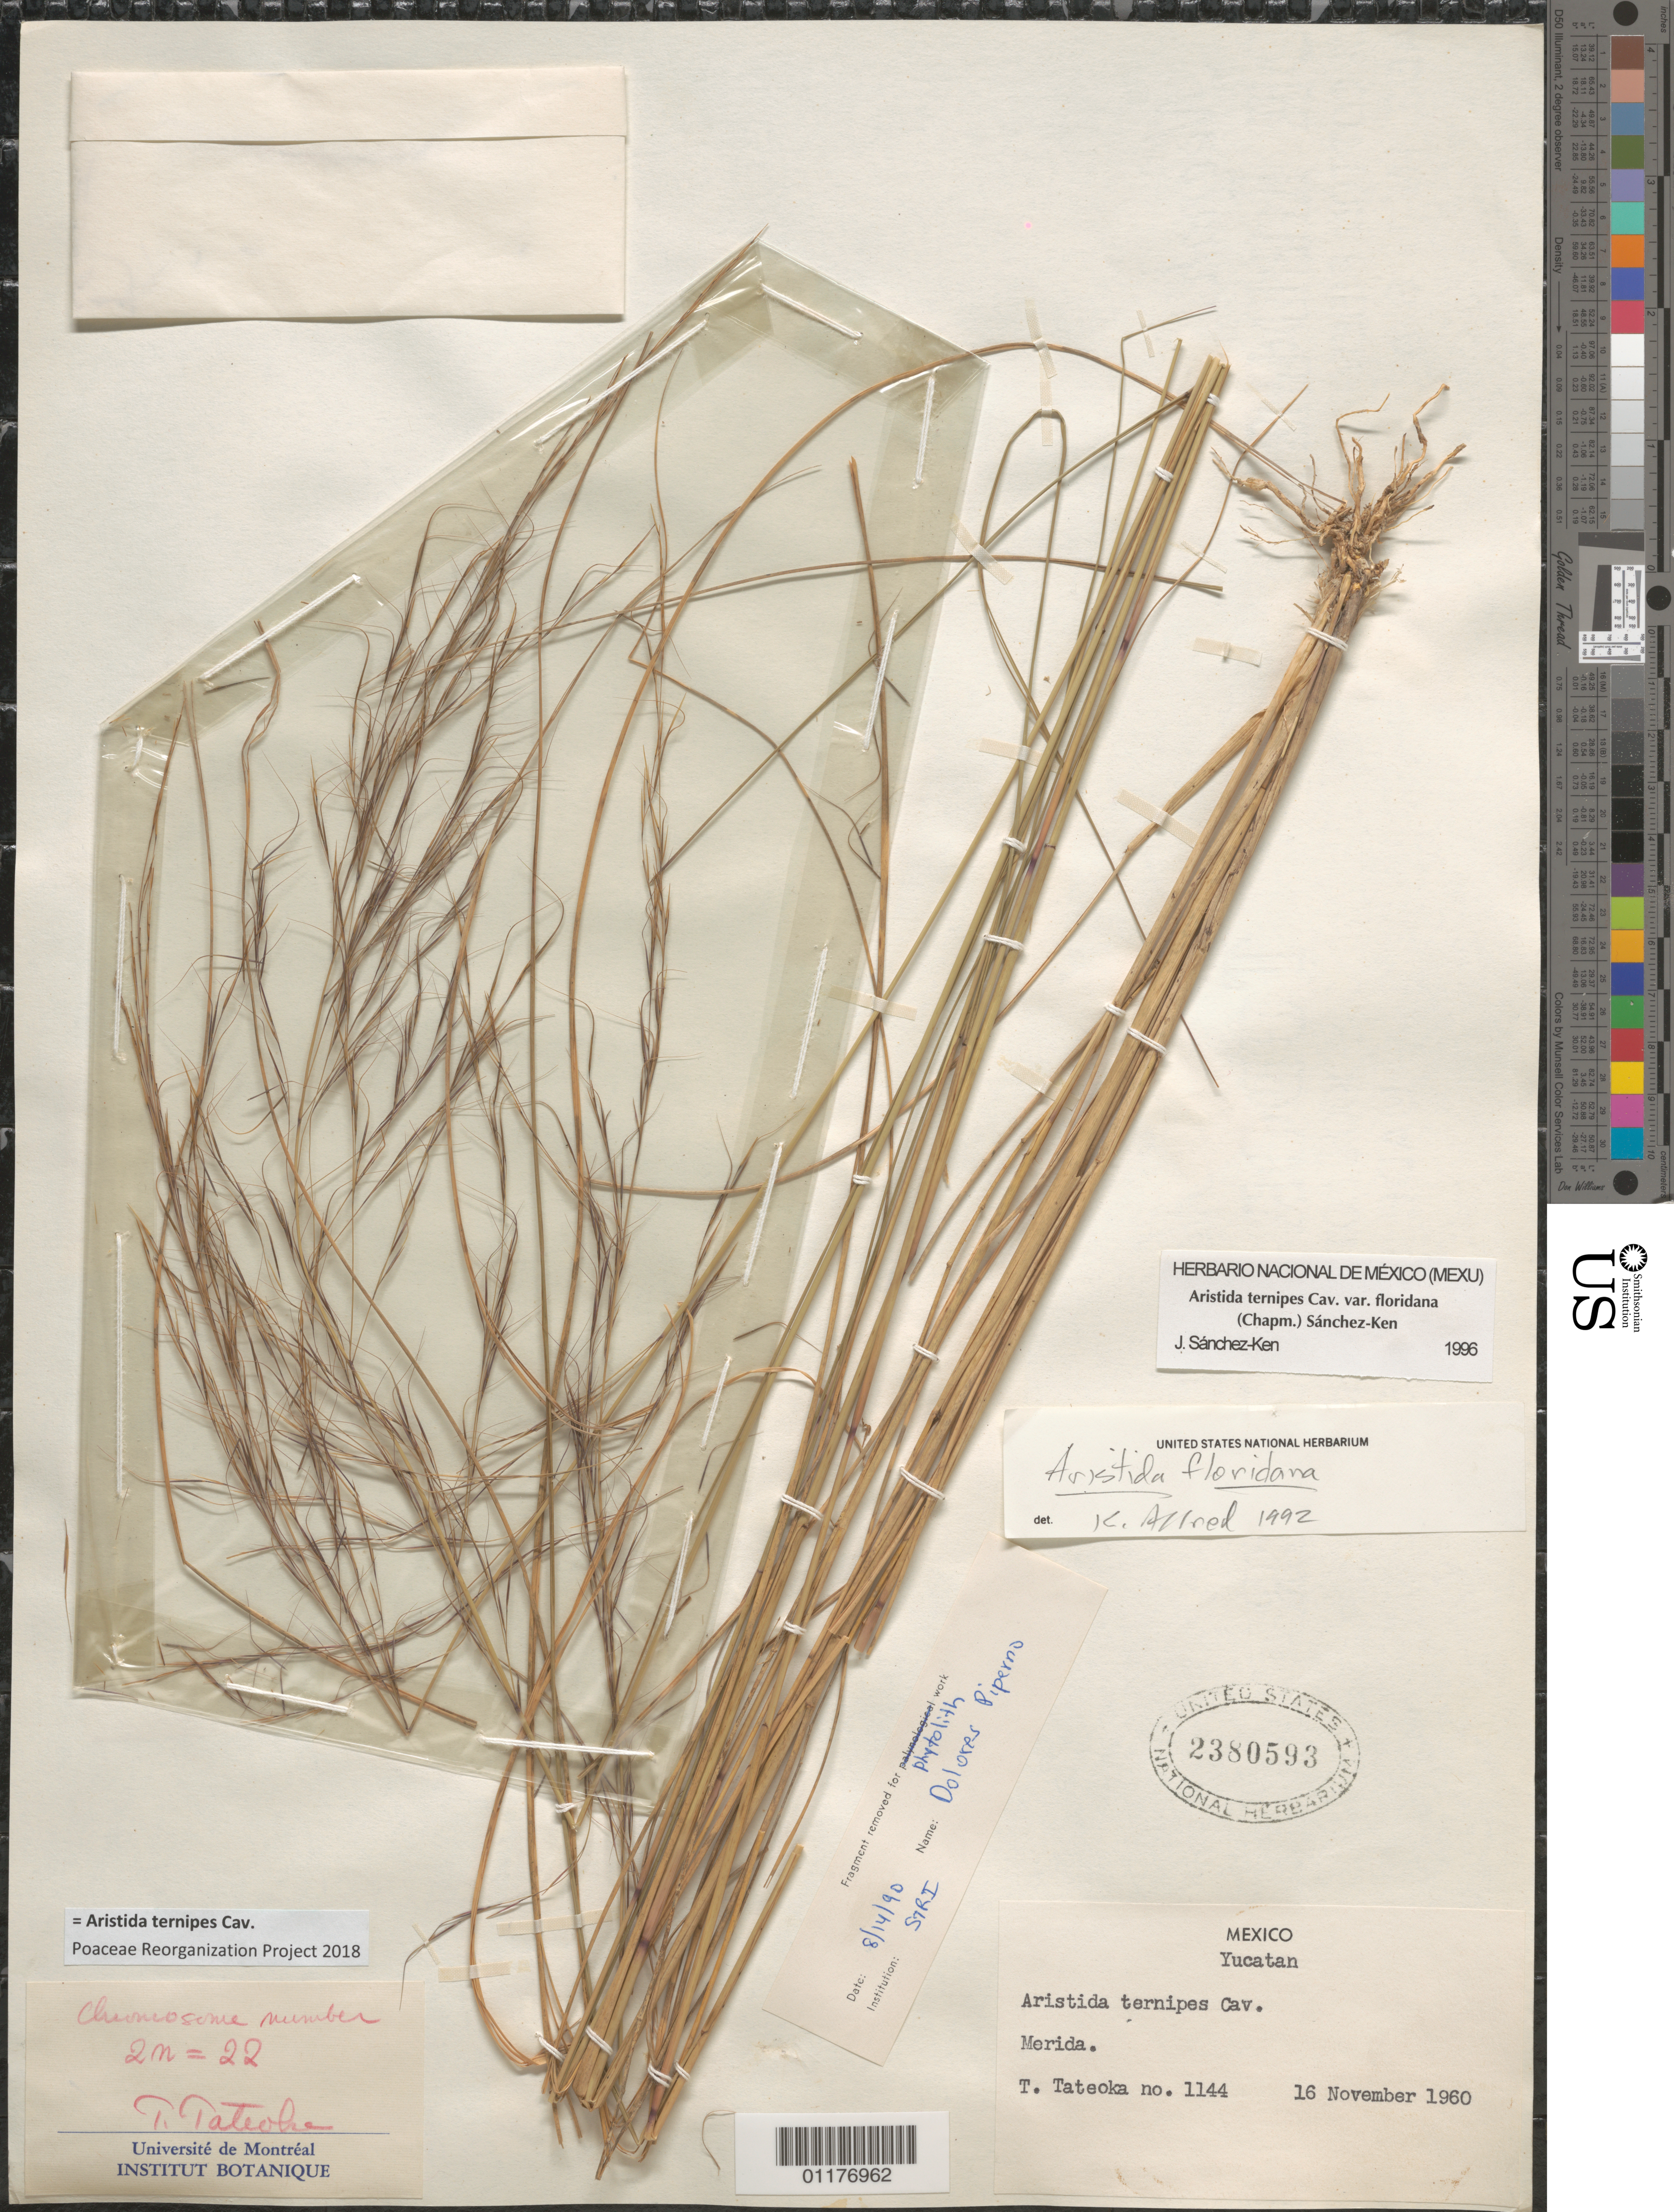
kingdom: Plantae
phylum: Tracheophyta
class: Liliopsida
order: Poales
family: Poaceae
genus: Aristida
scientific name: Aristida ternipes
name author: Cav.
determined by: Poaceae Reorganization Project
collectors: T. Tateoka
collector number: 1144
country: Mexico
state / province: Yucatán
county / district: Mérida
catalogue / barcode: US 2380593